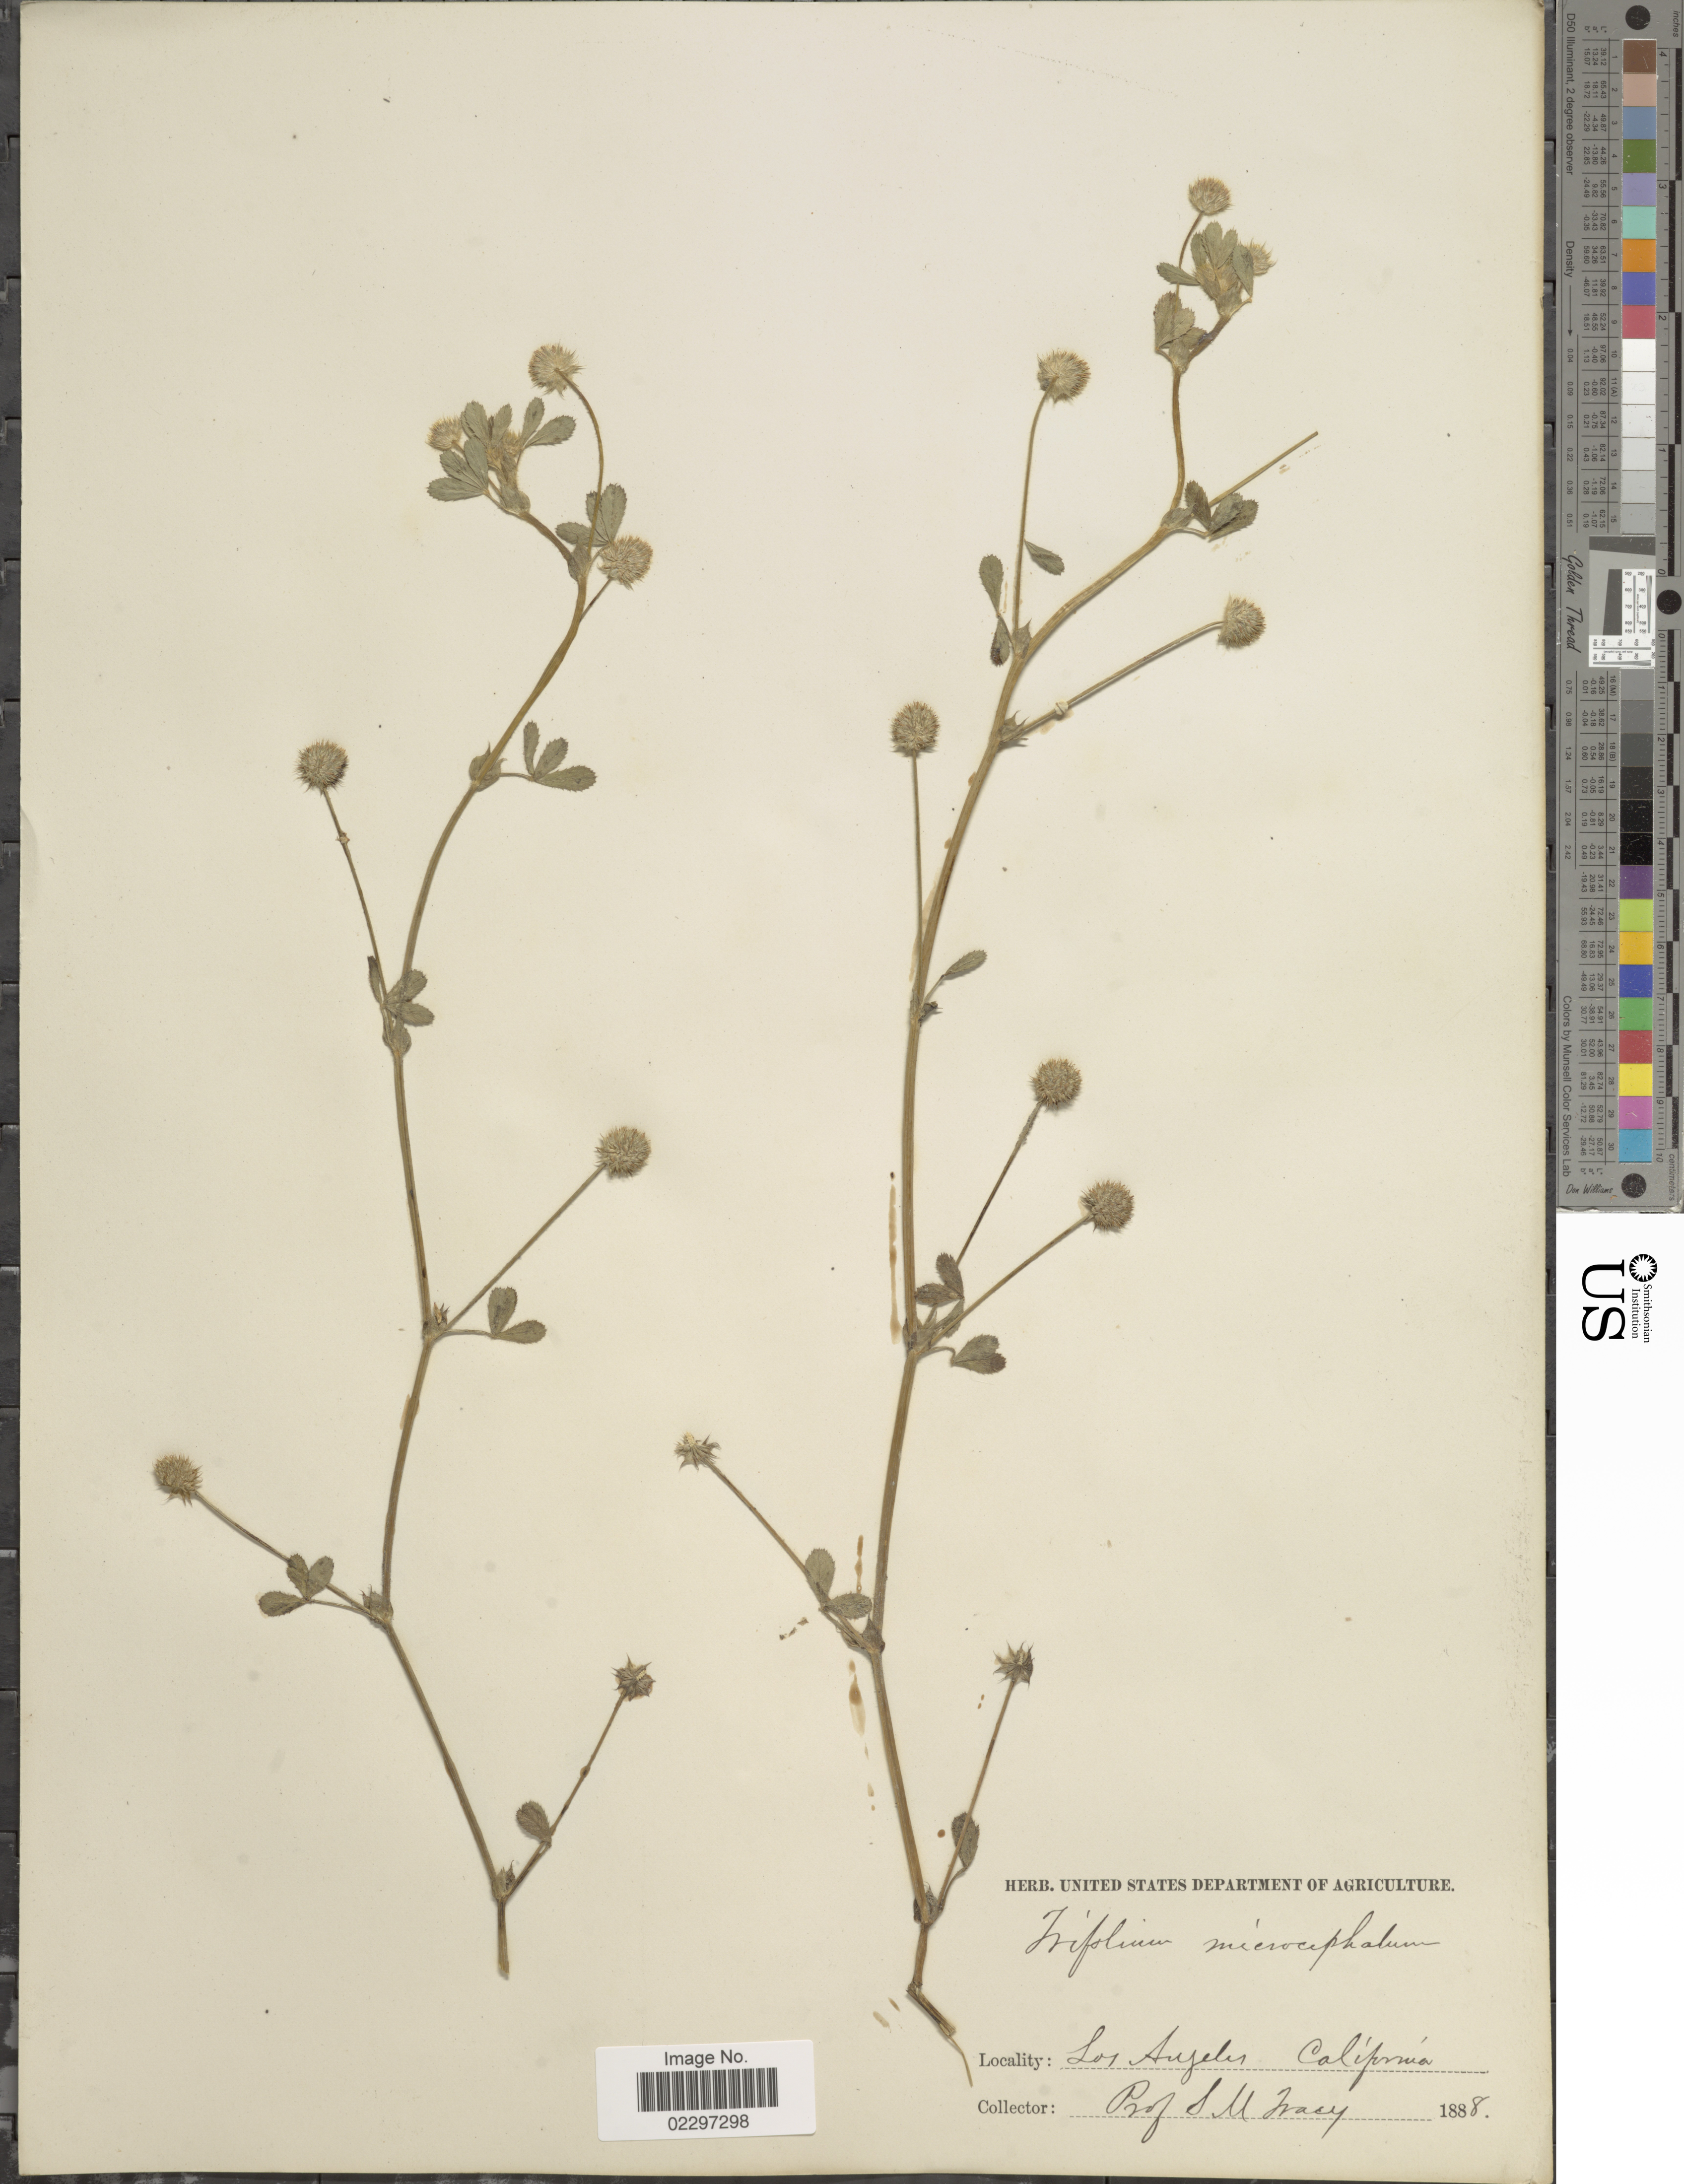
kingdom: Plantae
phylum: Tracheophyta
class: Magnoliopsida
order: Fabales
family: Fabaceae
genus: Trifolium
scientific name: Trifolium microcephalum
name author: Pursh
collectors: S. M. Tracy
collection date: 1888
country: United States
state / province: California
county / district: Los Angeles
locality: Los Angeles